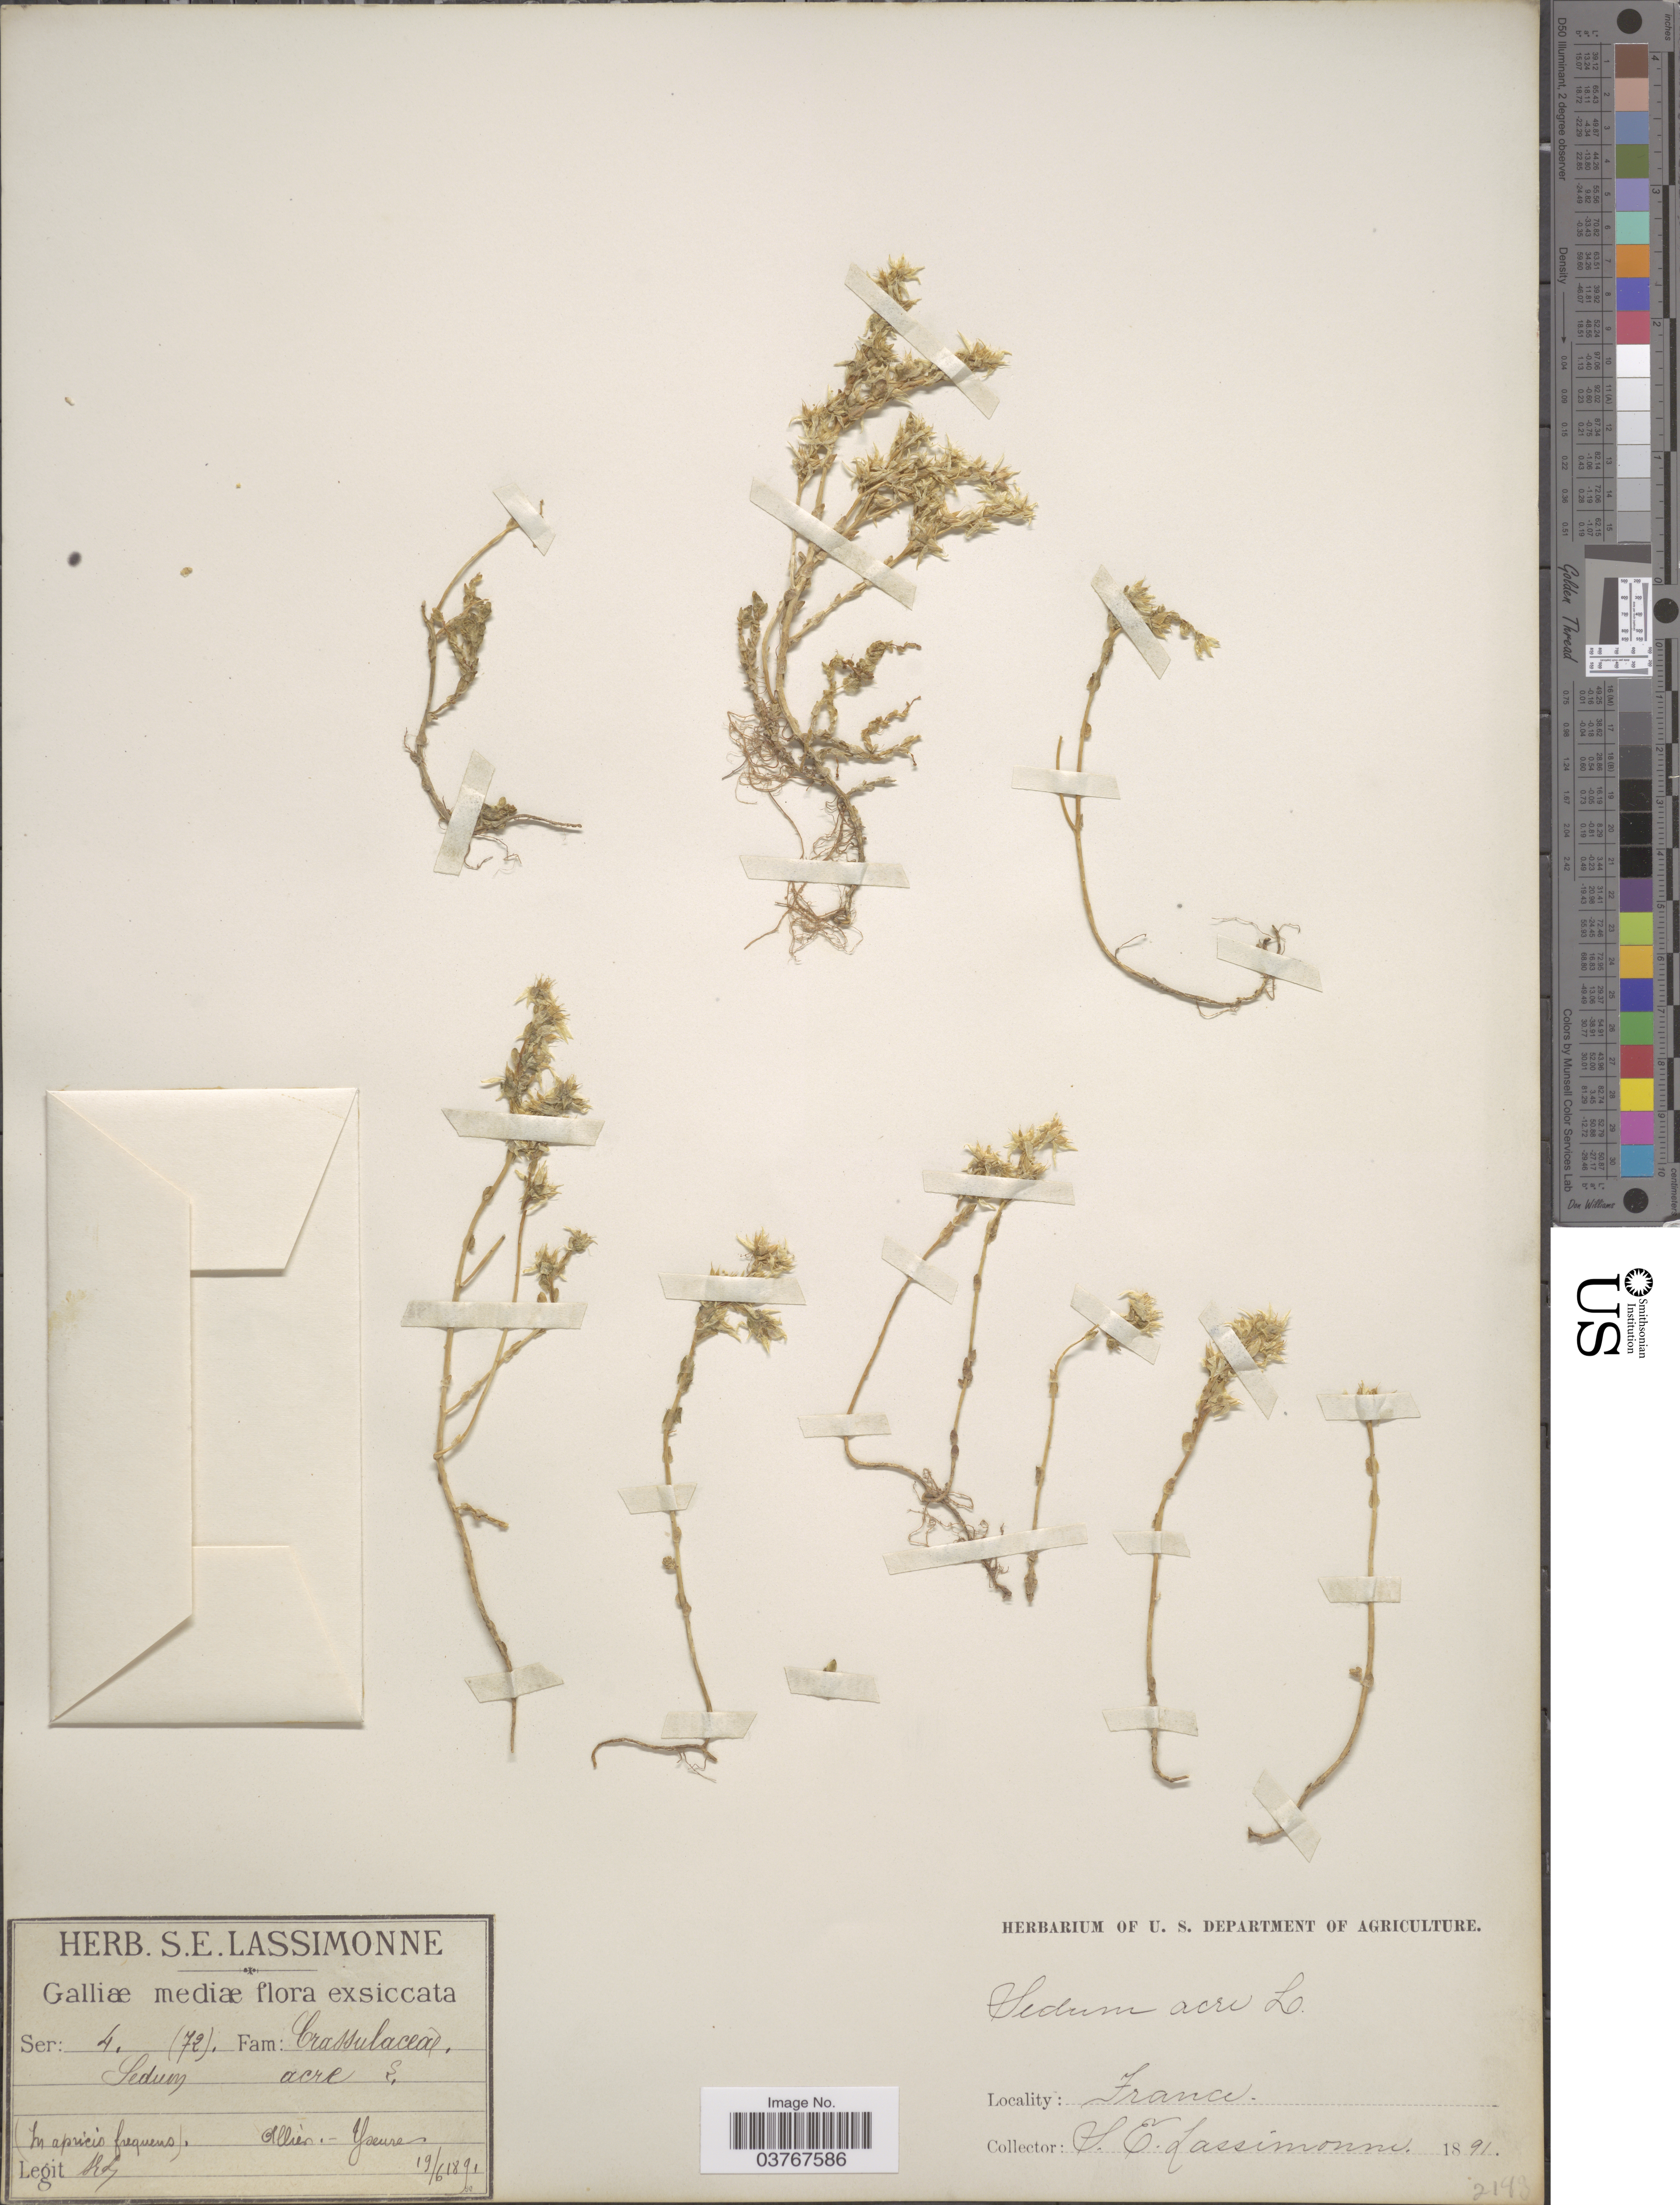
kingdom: Plantae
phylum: Tracheophyta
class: Magnoliopsida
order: Saxifragales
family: Crassulaceae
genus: Sedum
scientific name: Sedum acre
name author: L.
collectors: S. Lassimonne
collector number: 72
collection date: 1891-06-19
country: France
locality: Galliæ mediæ. Allièr.- Yzeure.